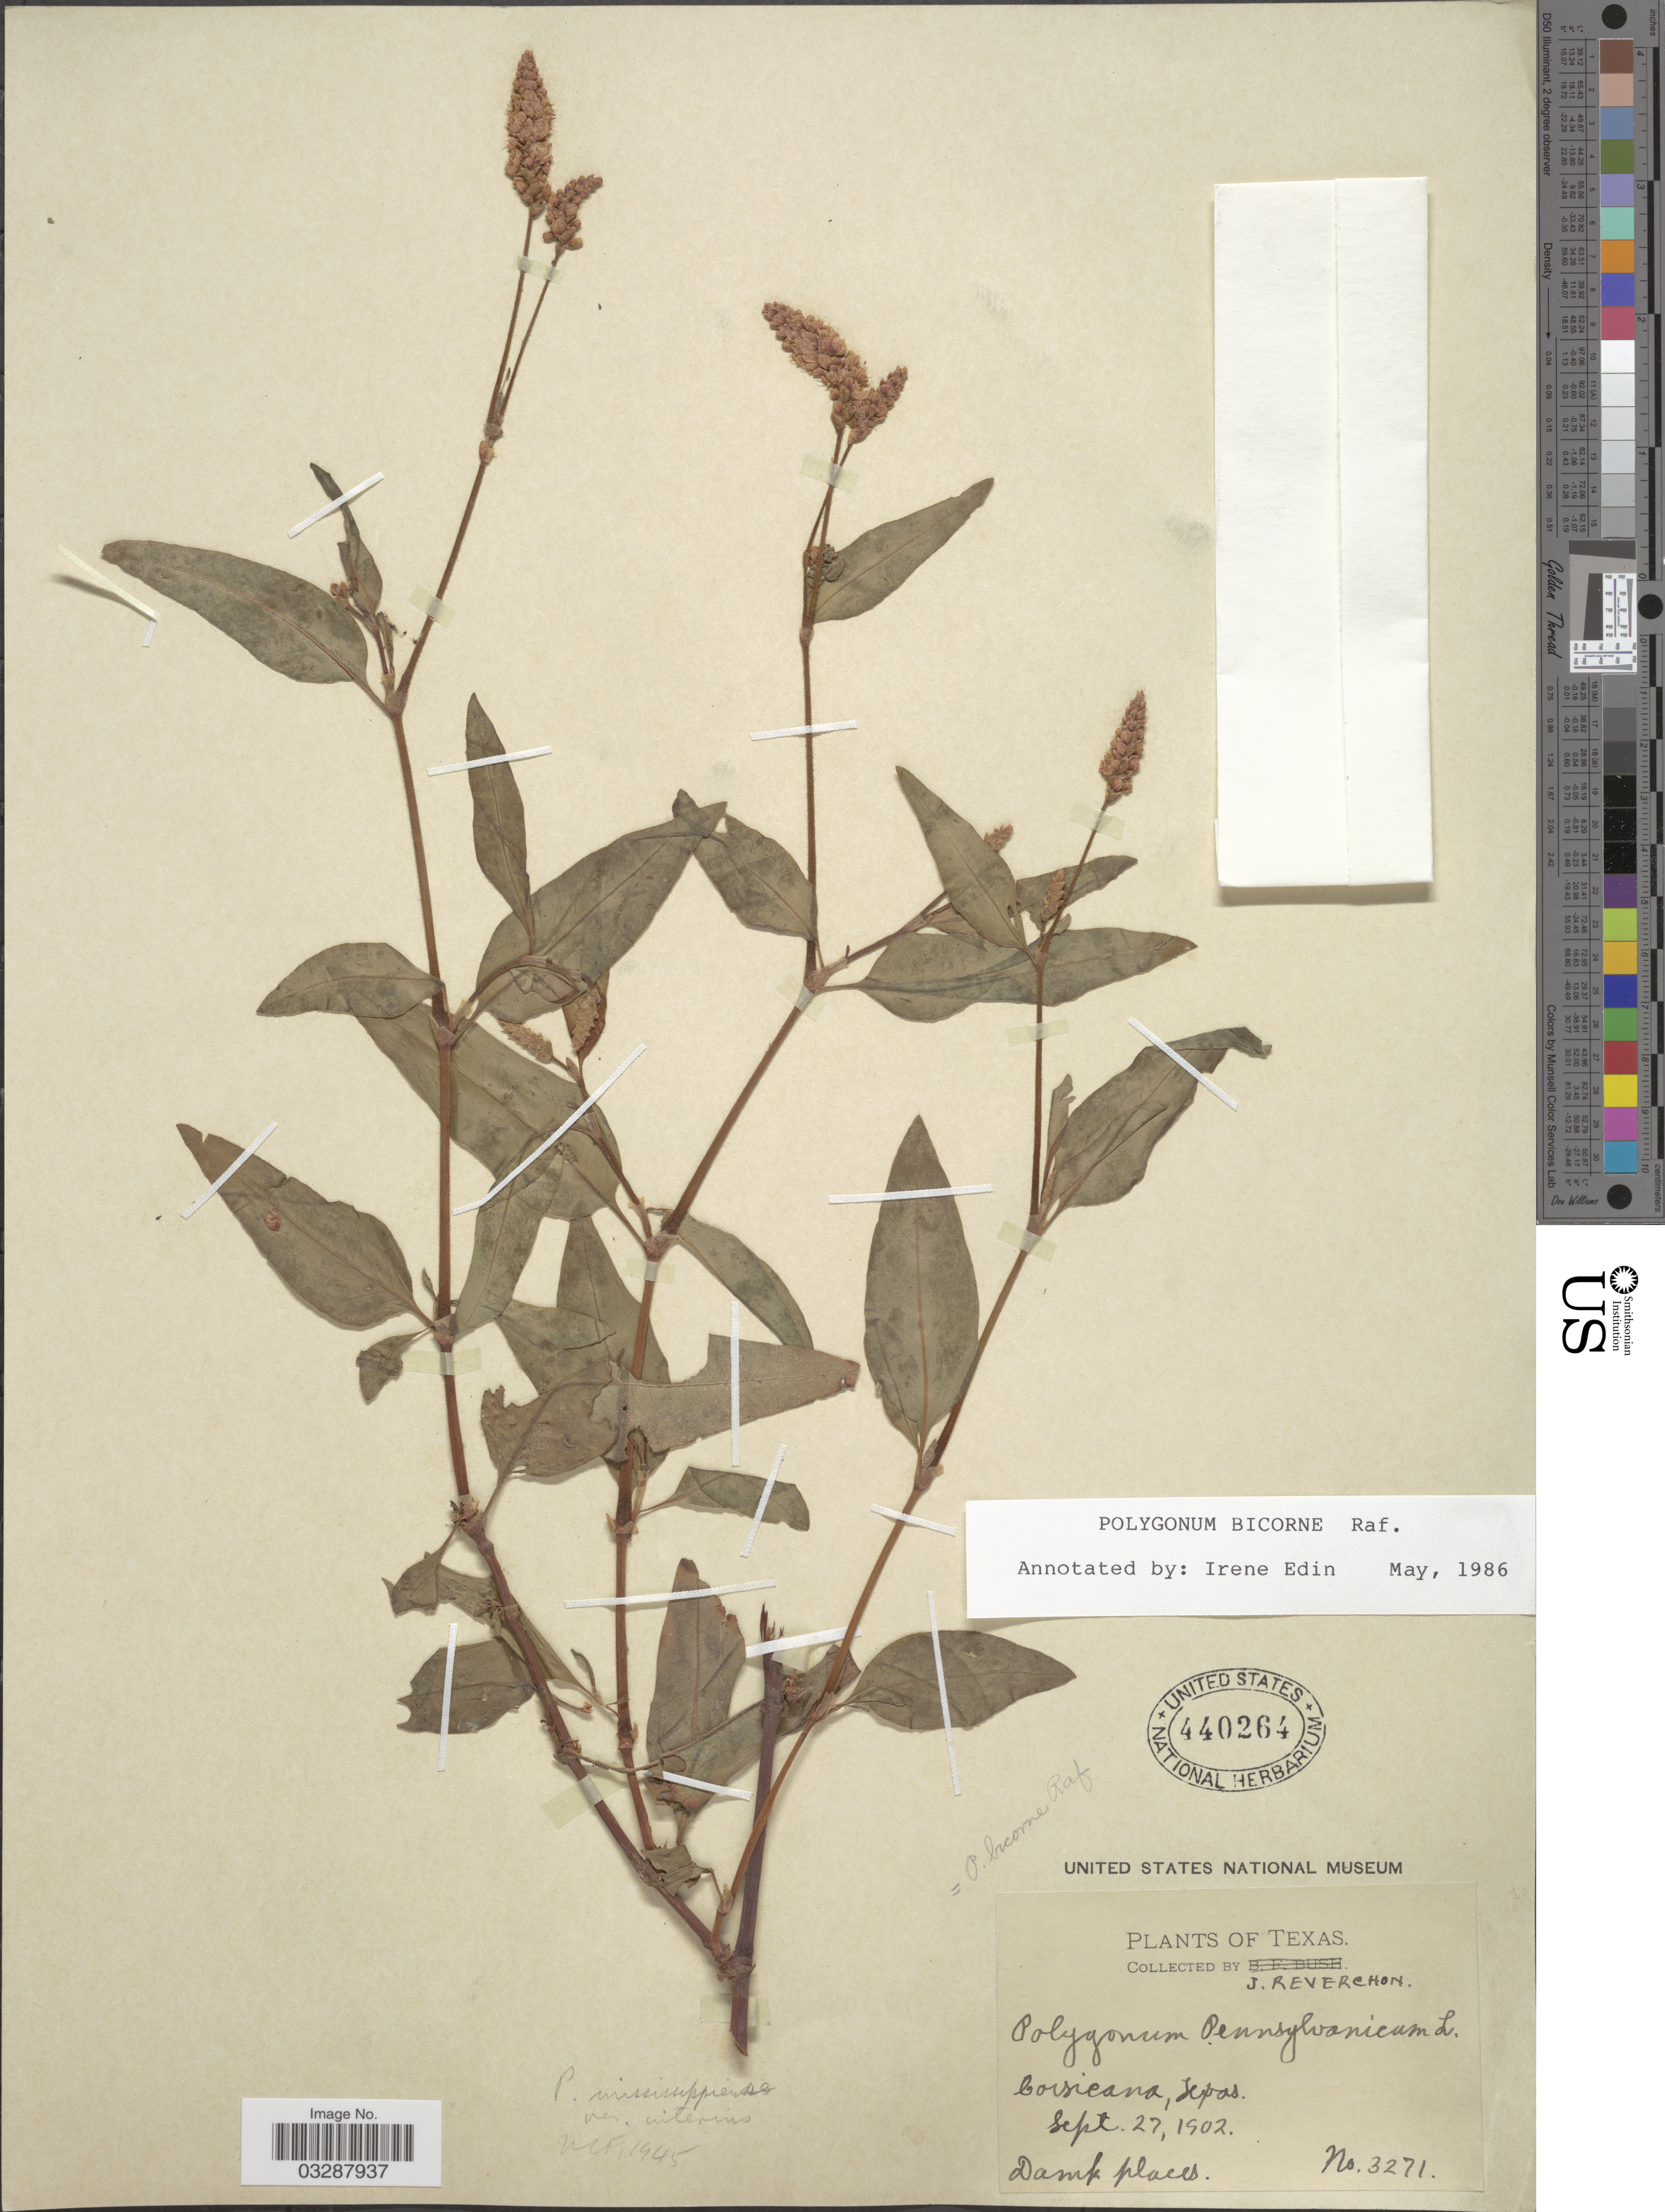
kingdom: Plantae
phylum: Tracheophyta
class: Magnoliopsida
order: Caryophyllales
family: Polygonaceae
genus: Persicaria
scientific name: Persicaria bicornis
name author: (Raf.) Nieuwl.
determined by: Atha, D. E.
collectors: J. Reverchon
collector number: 3271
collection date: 1902-09-27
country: United States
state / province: Texas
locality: Corsicana.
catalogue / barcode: US 440264